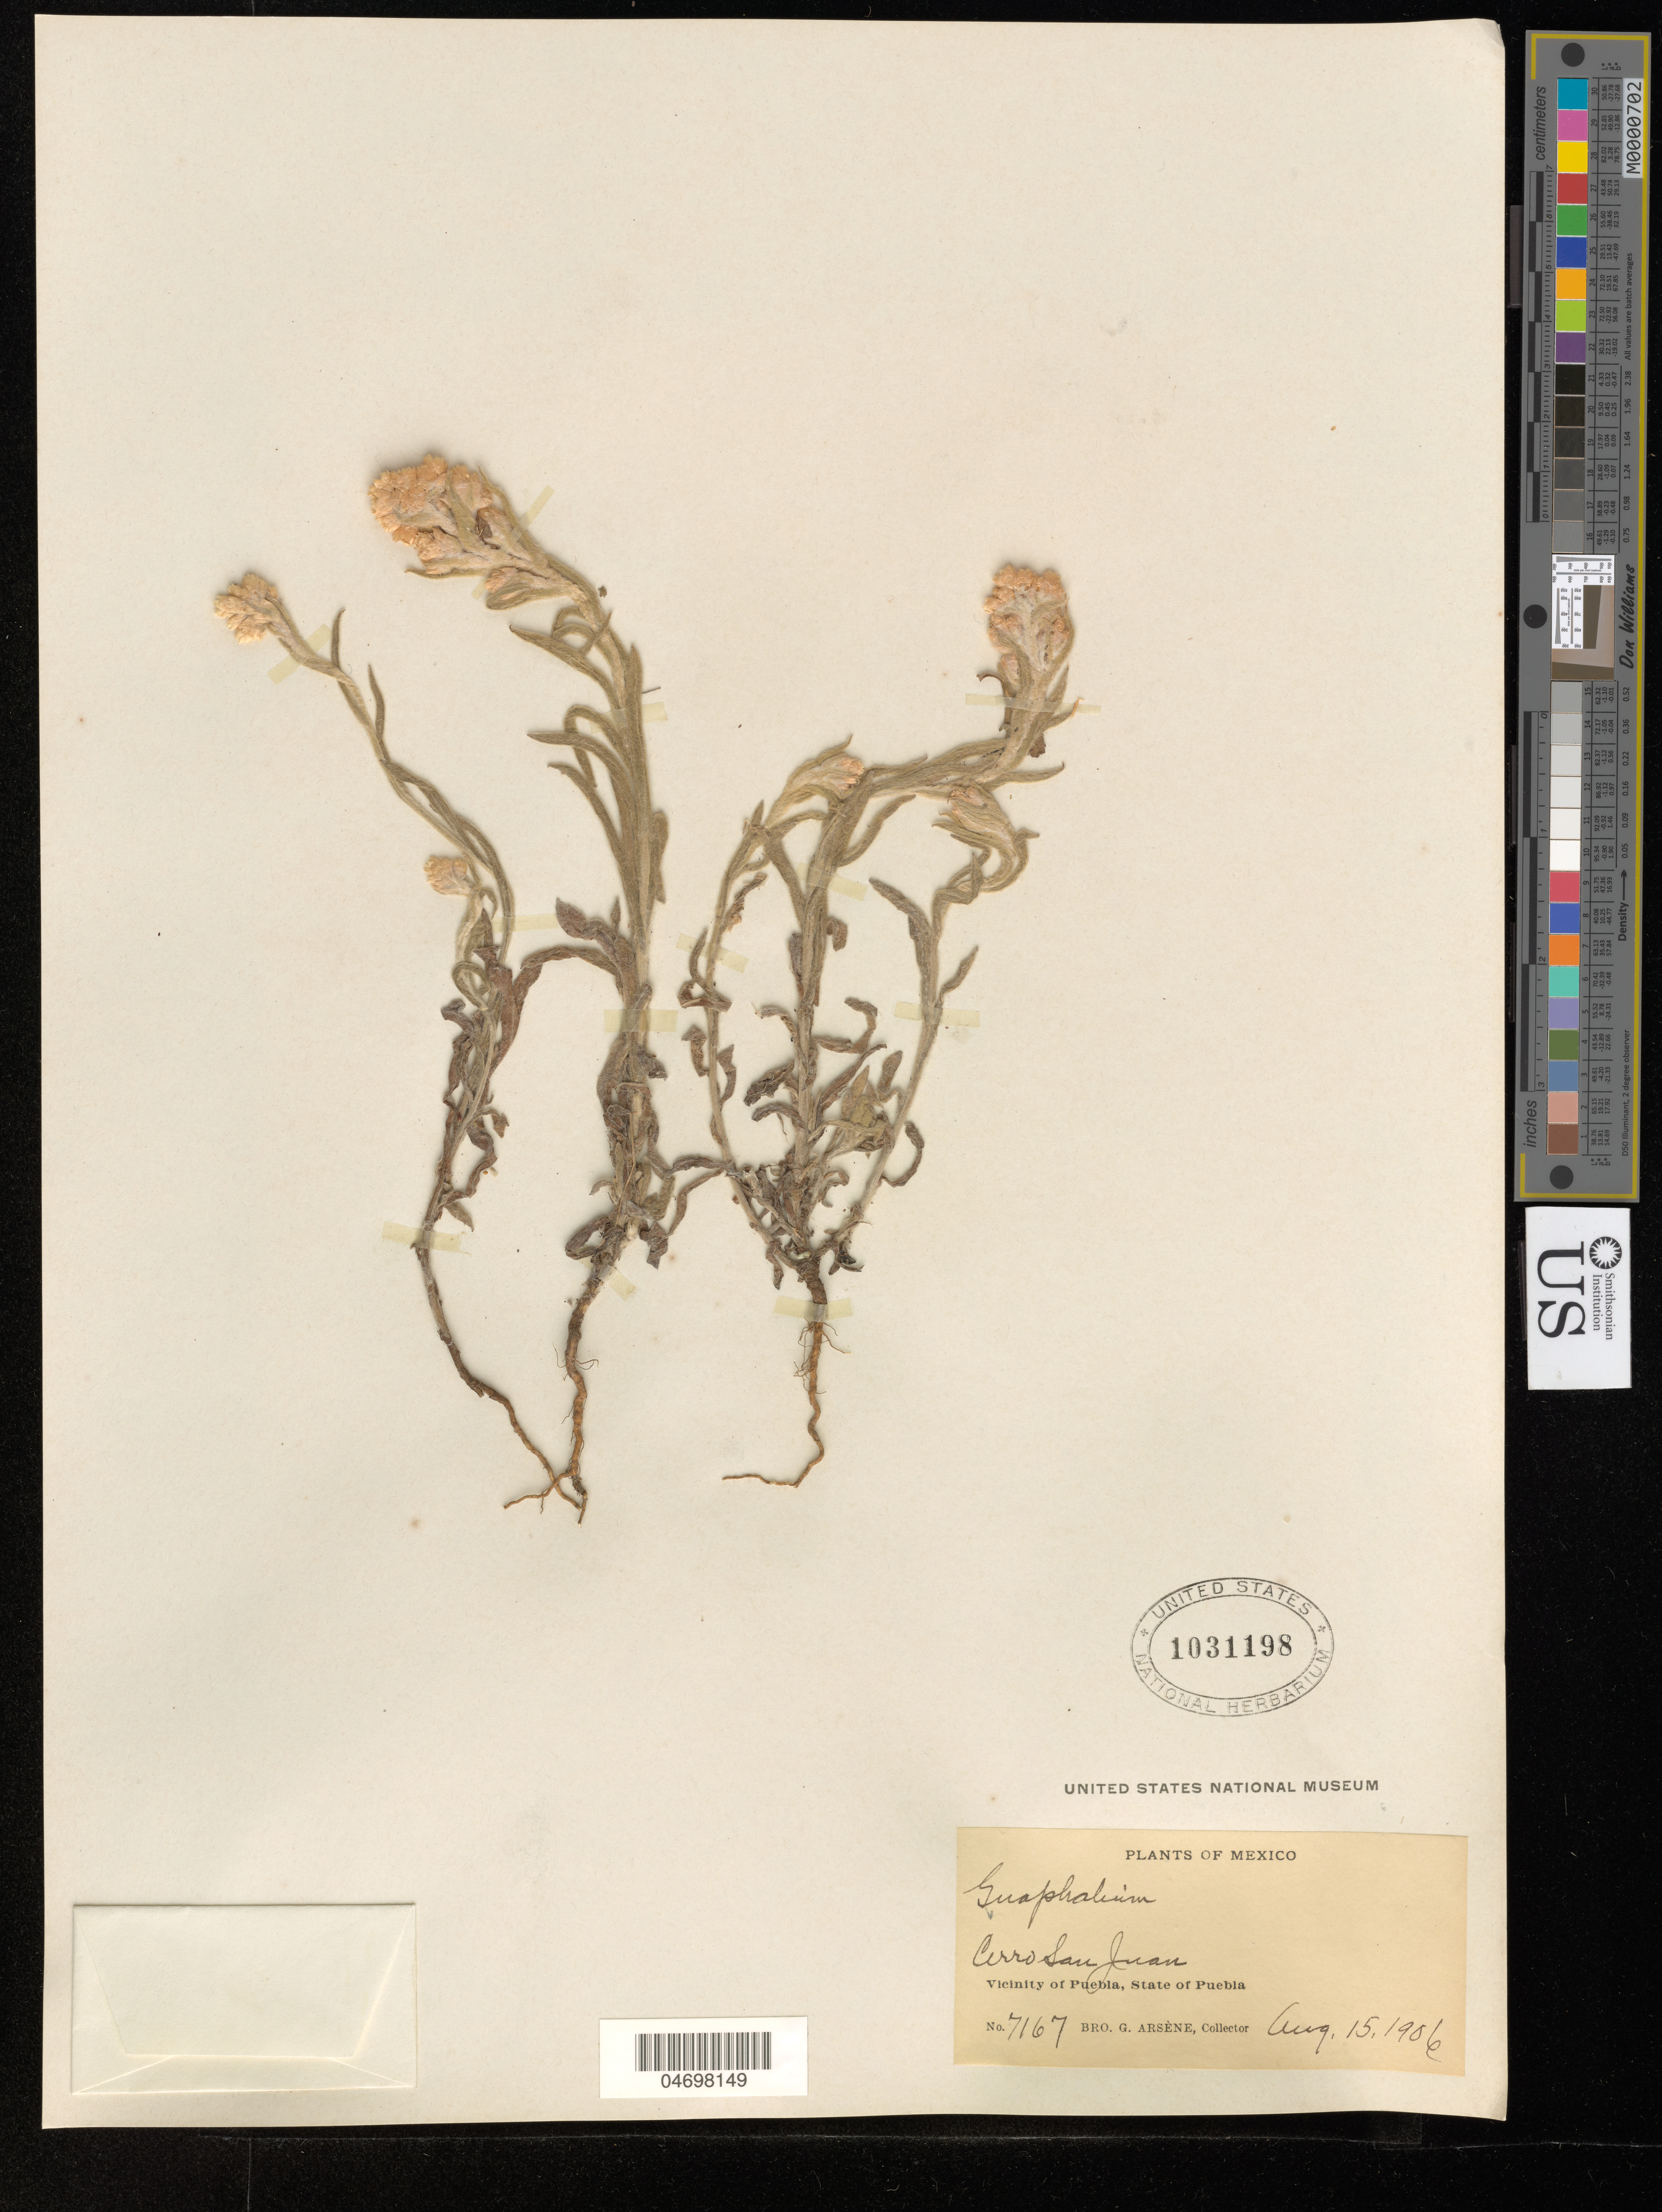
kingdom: Plantae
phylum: Tracheophyta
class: Magnoliopsida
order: Asterales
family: Asteraceae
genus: Gnaphalium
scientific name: Gnaphalium sp.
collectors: Bro. G. Arsène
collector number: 7167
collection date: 1906-08-15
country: Mexico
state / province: Puebla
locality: Cerro San Juan. Vicinity of Puebla.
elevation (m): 2180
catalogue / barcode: US 1031198